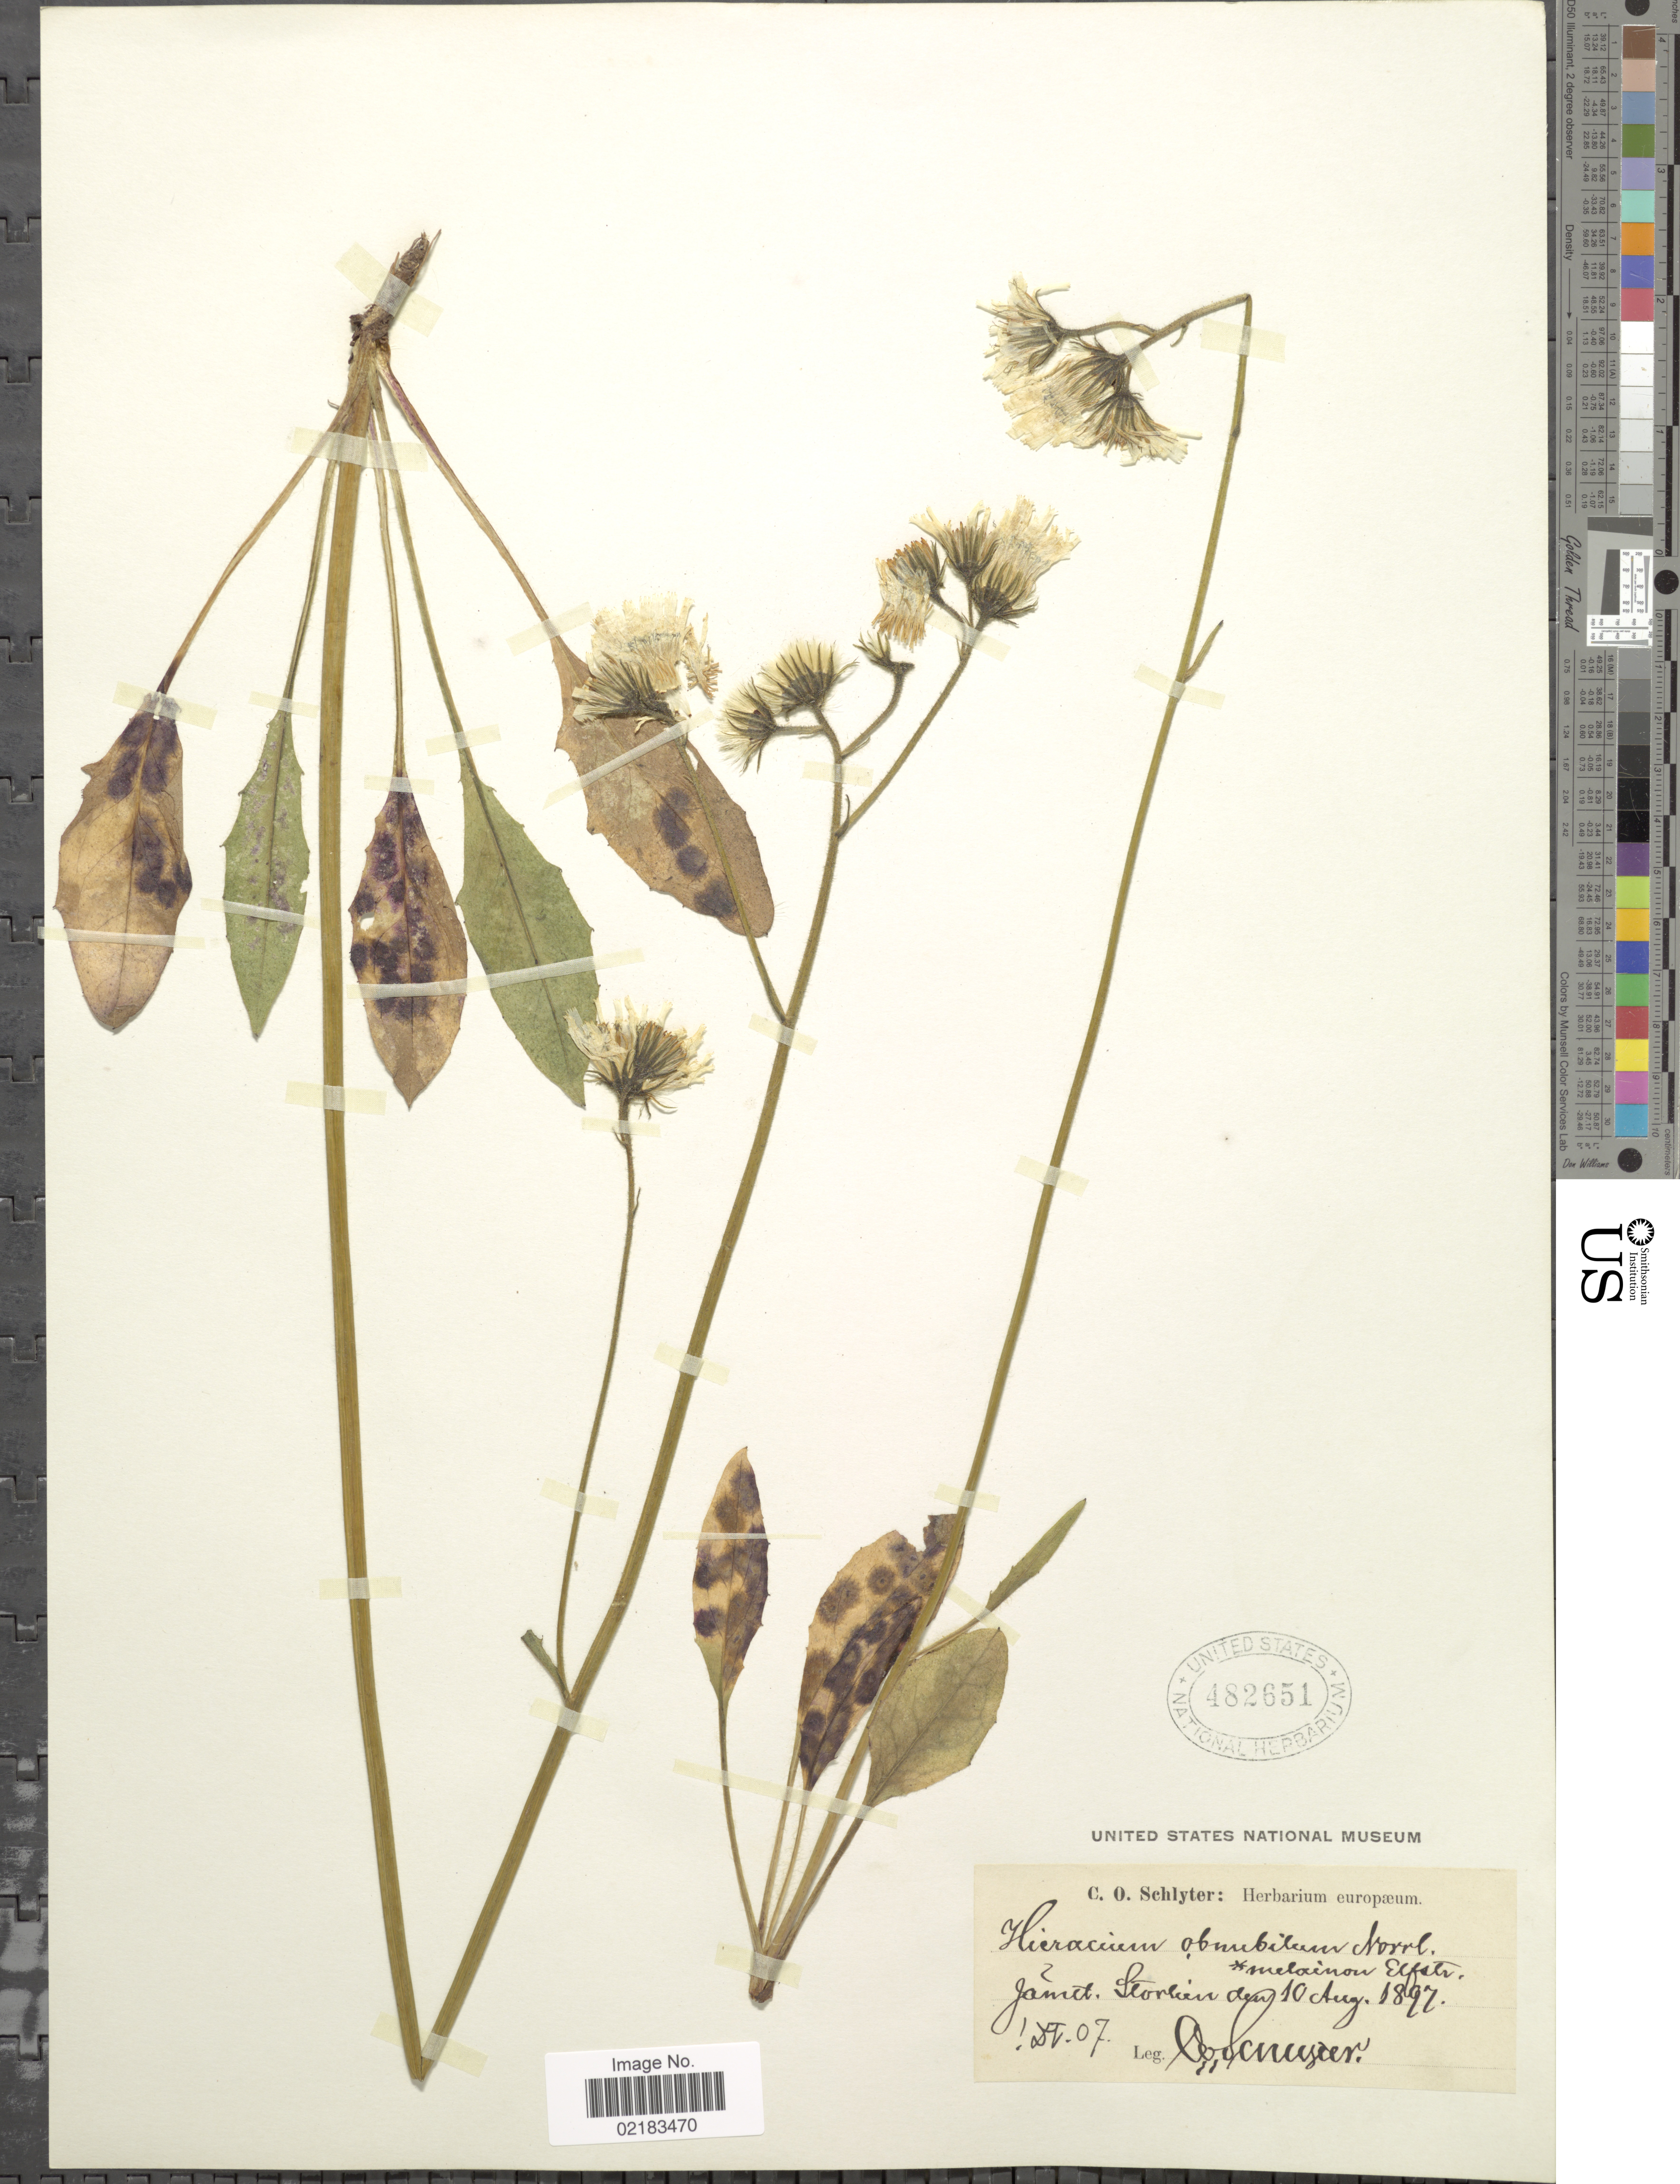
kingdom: Plantae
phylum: Tracheophyta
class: Magnoliopsida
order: Asterales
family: Asteraceae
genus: Hieracium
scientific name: Hieracium obnubilum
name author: Norrl.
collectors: C. Schlyter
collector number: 07?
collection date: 1897-08-10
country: Sweden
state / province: Jämtland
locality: Jamtl. Storlien.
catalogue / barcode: US 482651